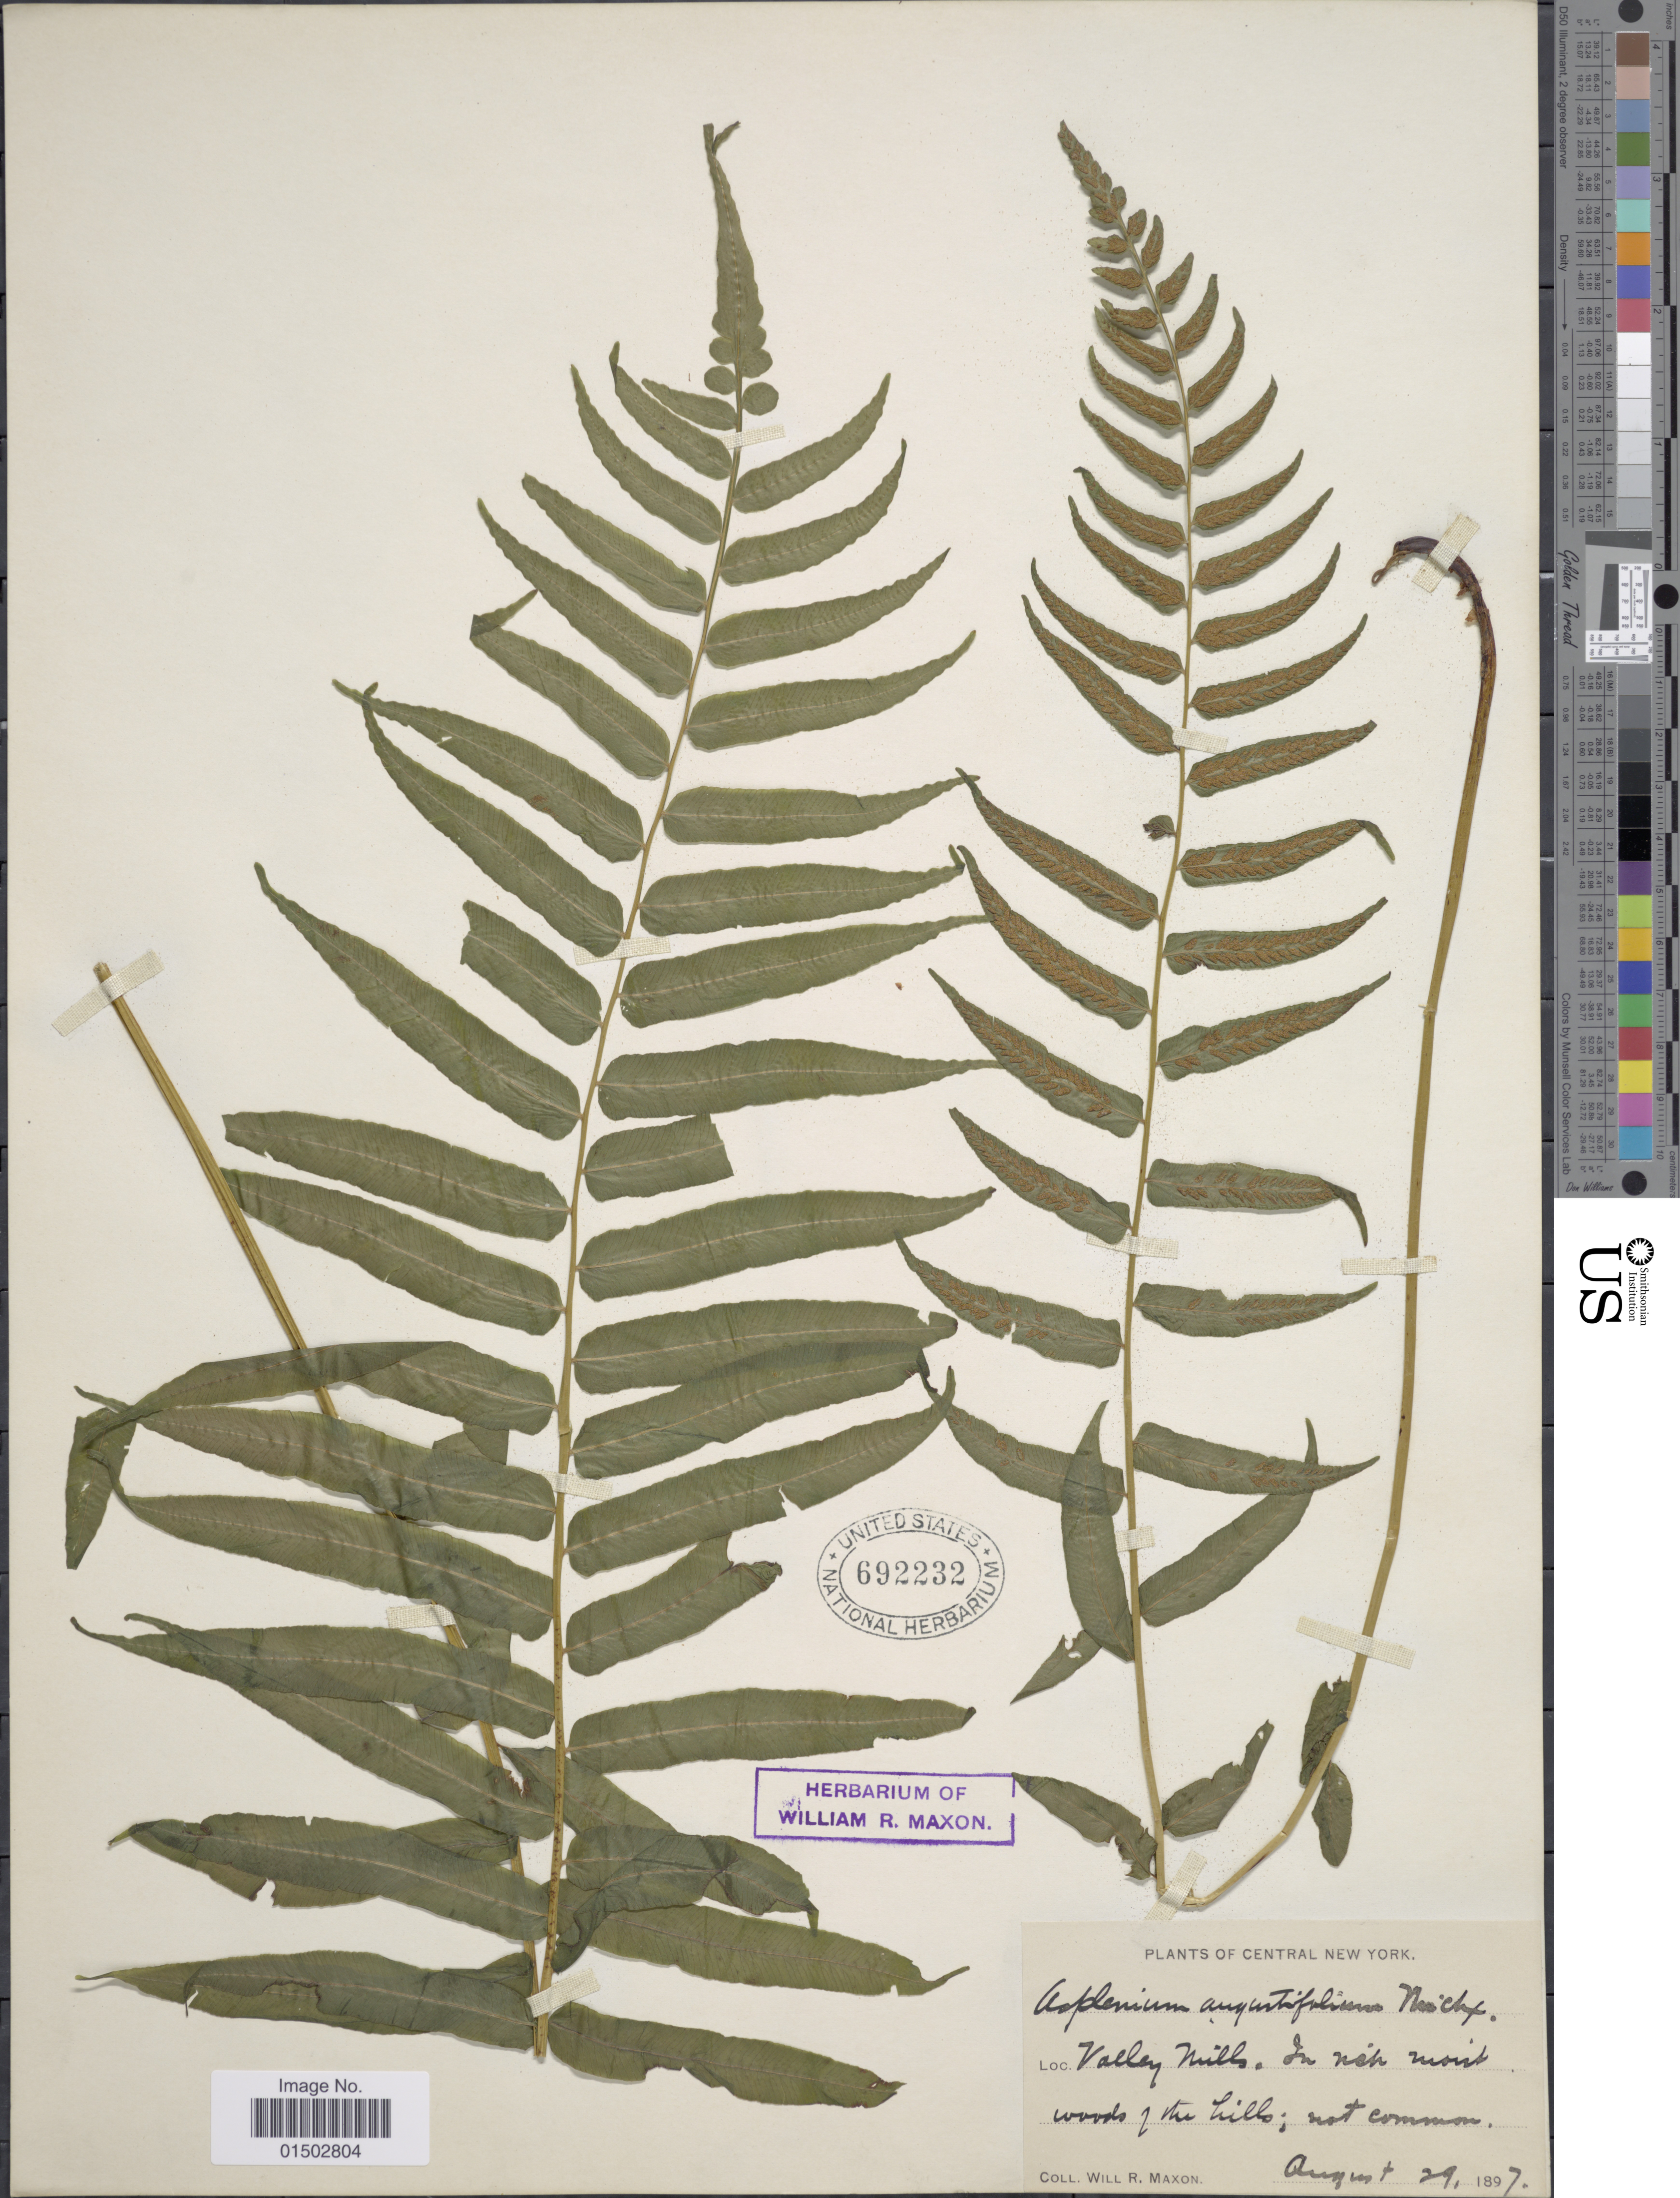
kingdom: Plantae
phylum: Tracheophyta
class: Polypodiopsida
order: Polypodiales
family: Diplaziopsidaceae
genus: Homalosorus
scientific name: Homalosorus pycnocarpos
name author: (Spreng.) Pic. Serm.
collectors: W. R. Maxon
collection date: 1897-08-29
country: United States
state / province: New York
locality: Valey Hills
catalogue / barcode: US 692232